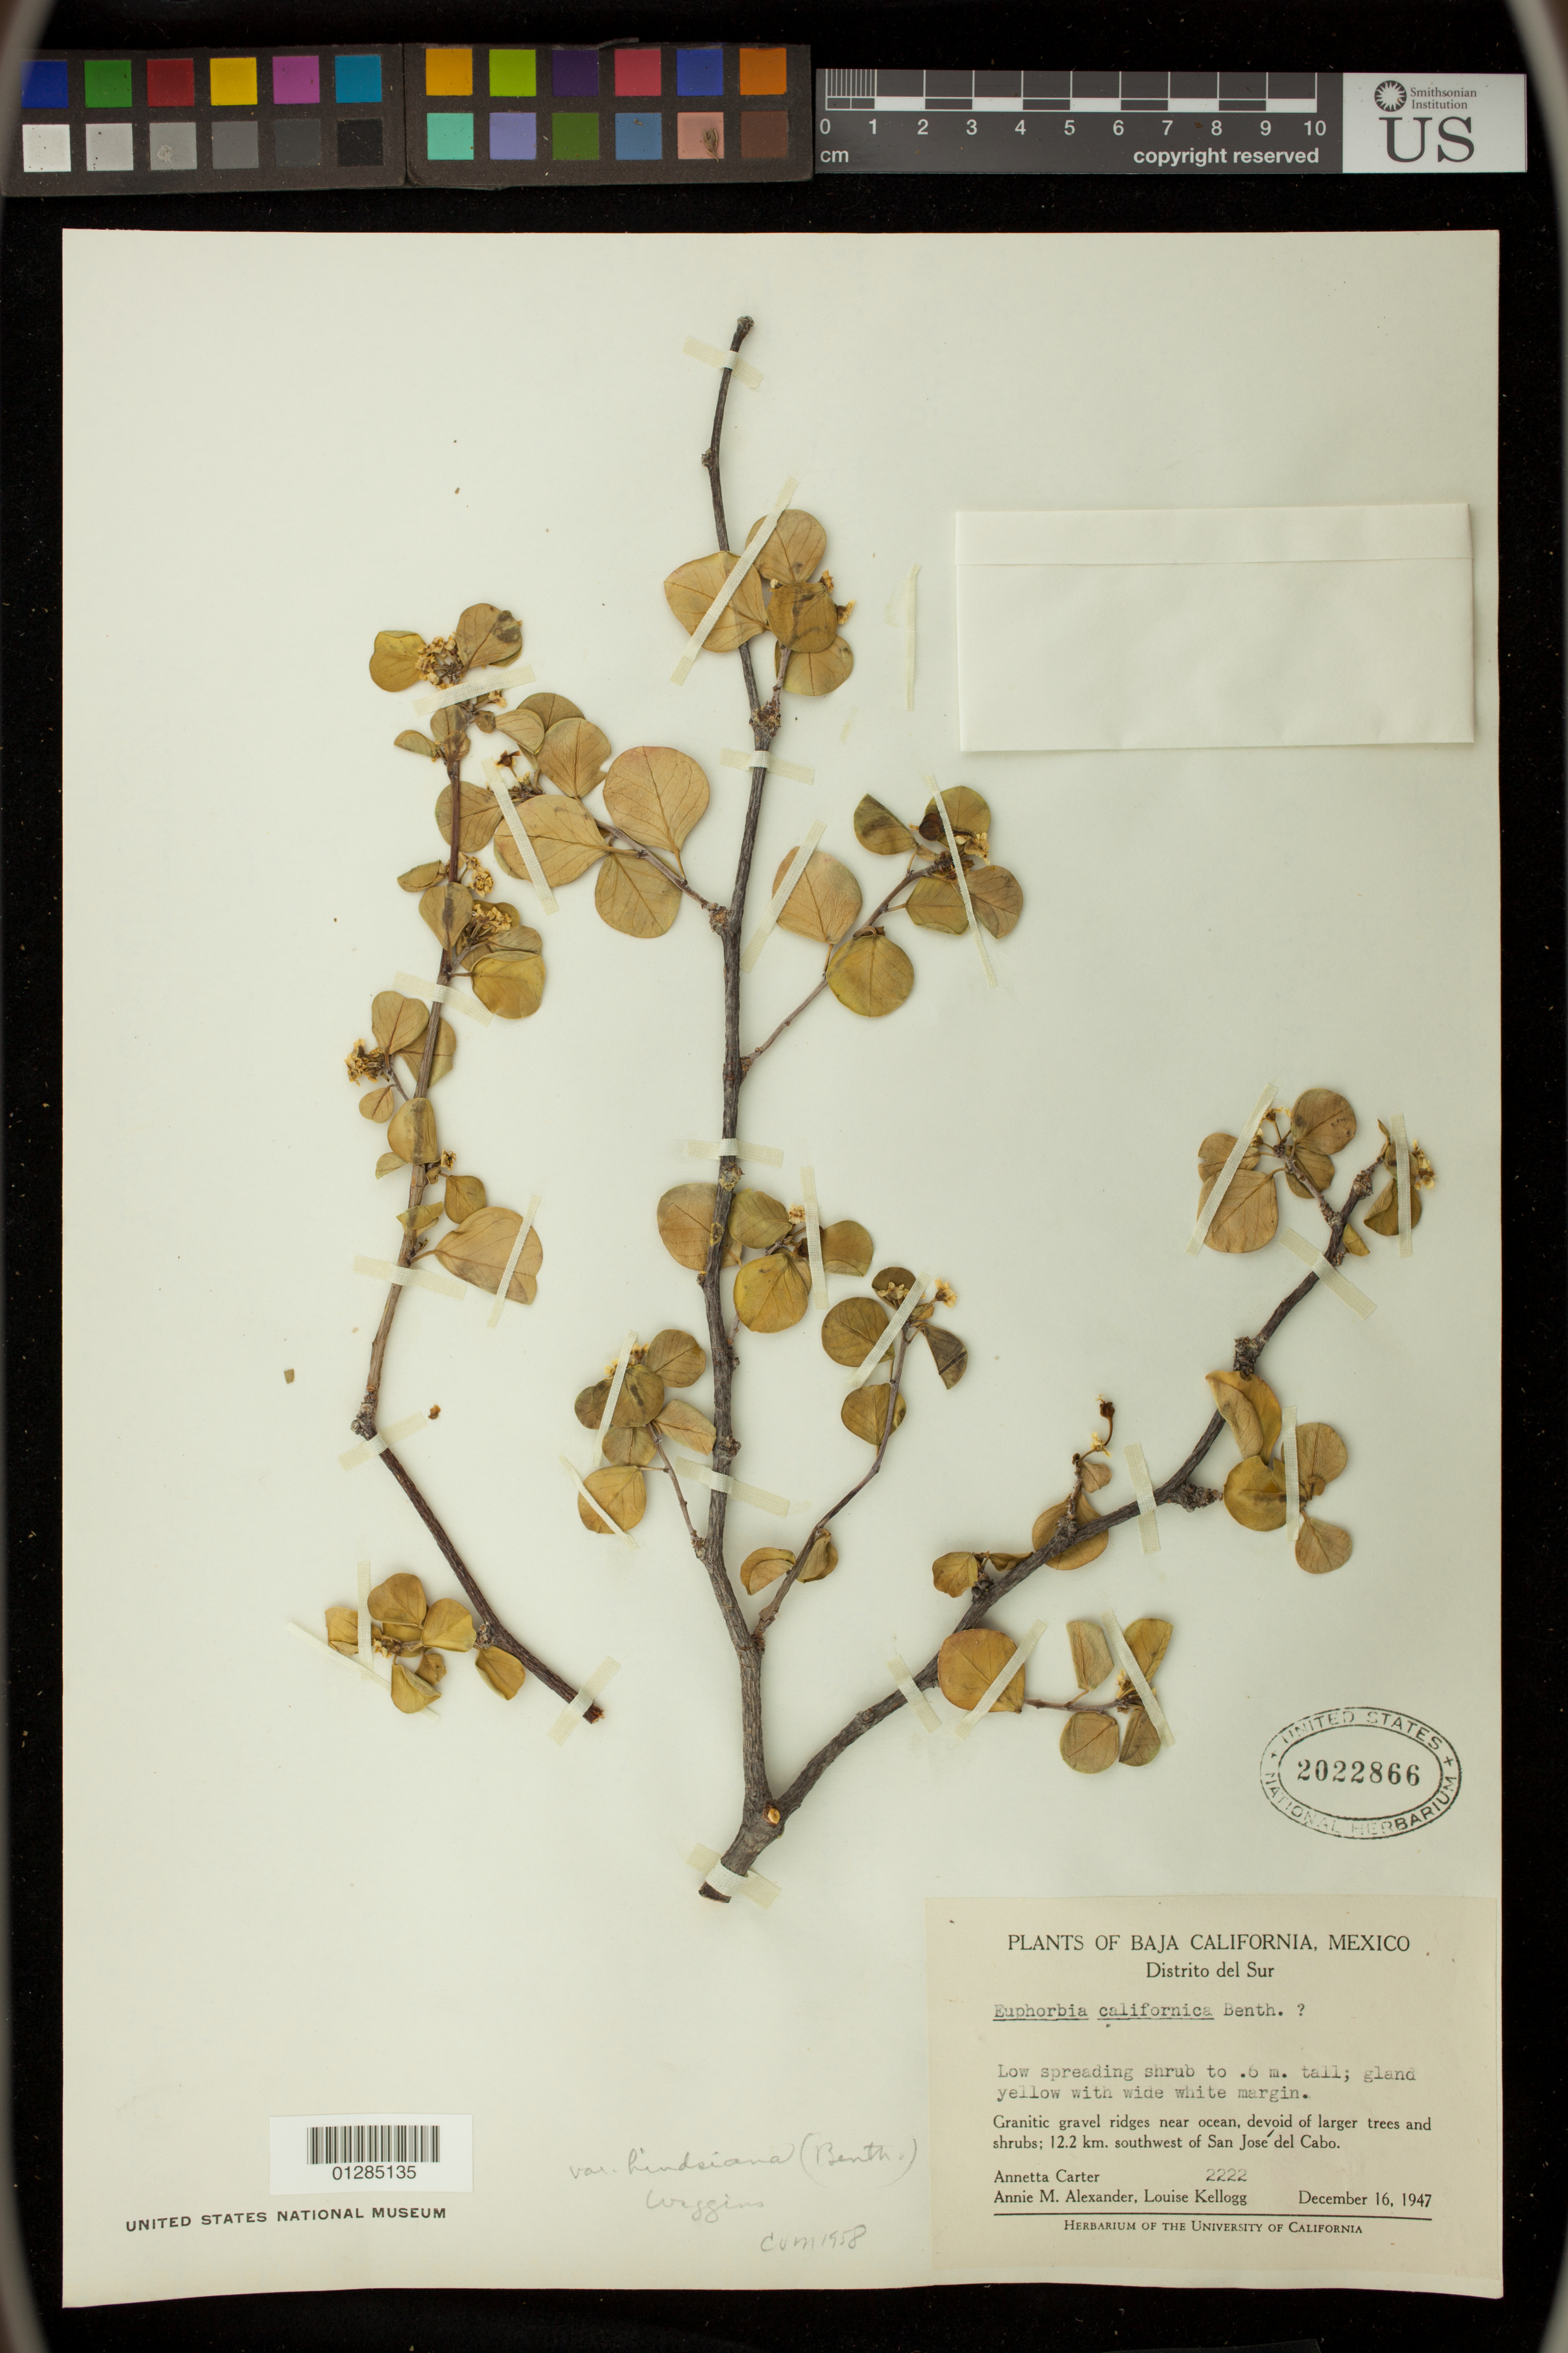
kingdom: Plantae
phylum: Tracheophyta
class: Magnoliopsida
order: Malpighiales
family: Euphorbiaceae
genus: Euphorbia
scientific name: Euphorbia californica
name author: Benth.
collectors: A. M. Carter, A. M. Alexander & L. Kellogg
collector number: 2222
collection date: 1947-12-16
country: Mexico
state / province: Baja California Sur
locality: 12.2 km. southwest of San José del Cabo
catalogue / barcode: US 2022866